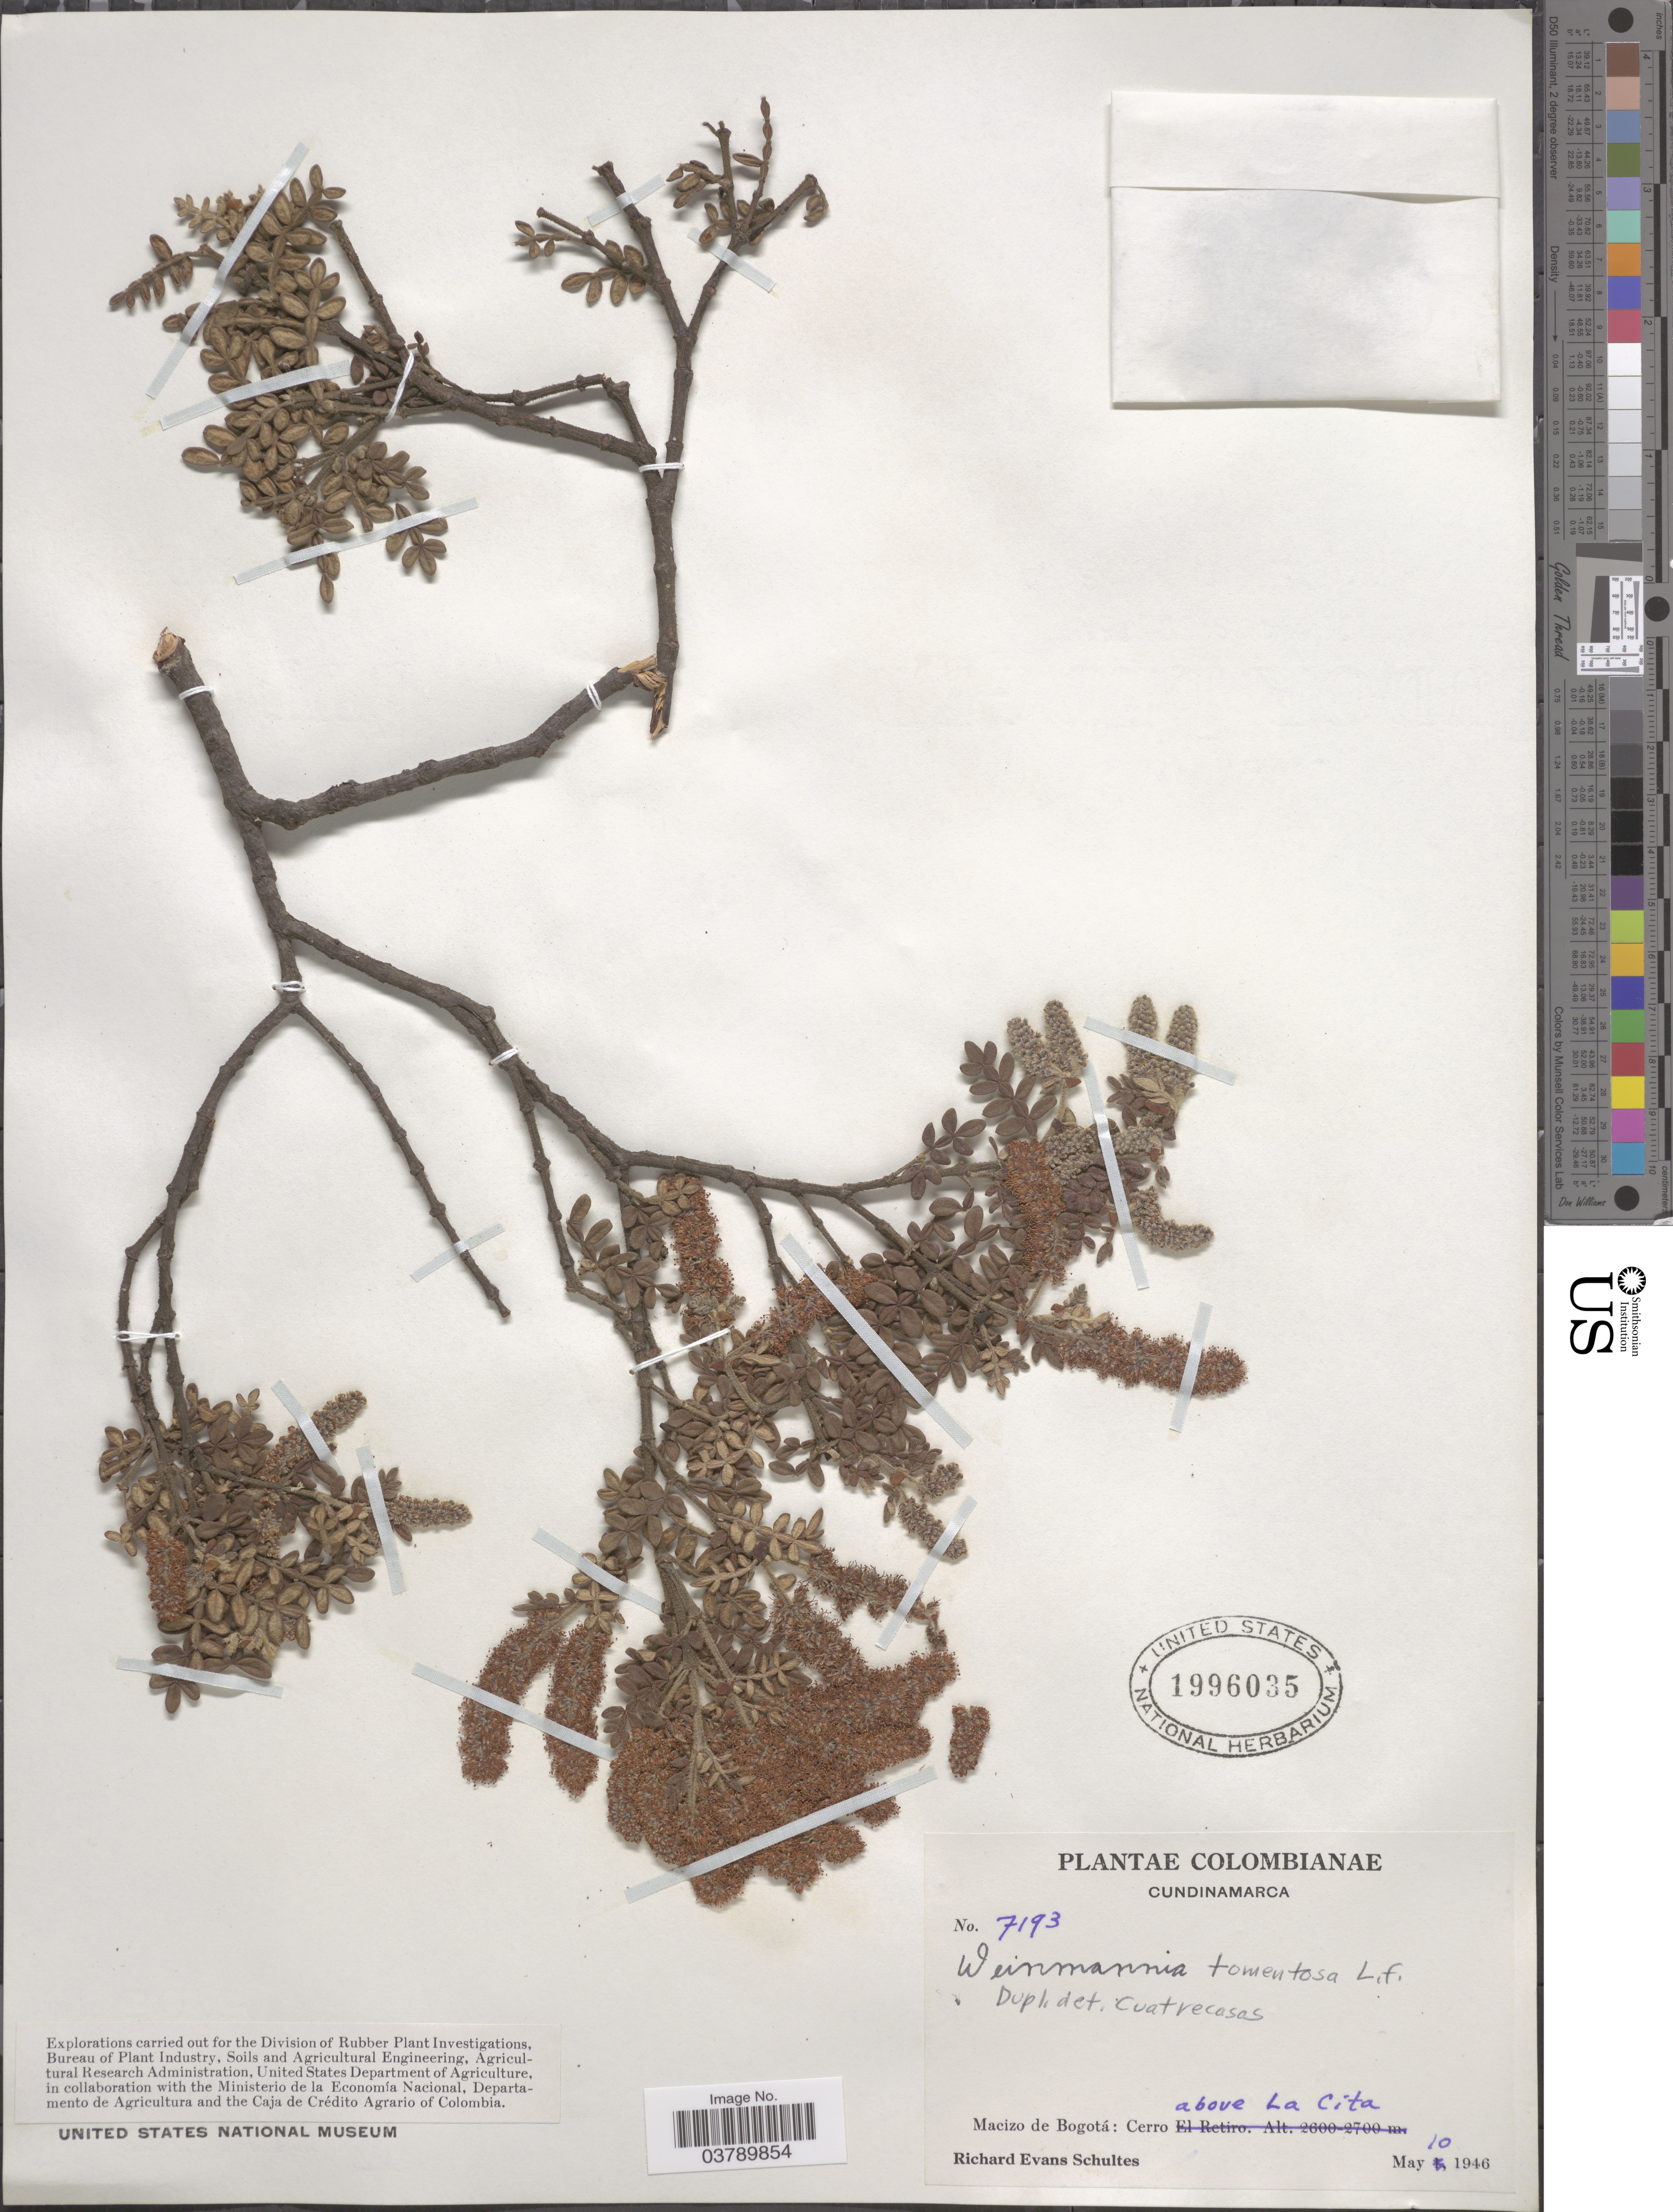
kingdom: Plantae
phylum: Tracheophyta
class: Magnoliopsida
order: Oxalidales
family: Cunoniaceae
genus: Weinmannia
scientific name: Weinmannia tomentosa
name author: L.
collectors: R. E. Schultes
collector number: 7193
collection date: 1946-05-10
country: Colombia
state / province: Cundinamarca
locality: Macizo de Bogotá: Cerro above La Cita.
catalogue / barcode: US 1996035